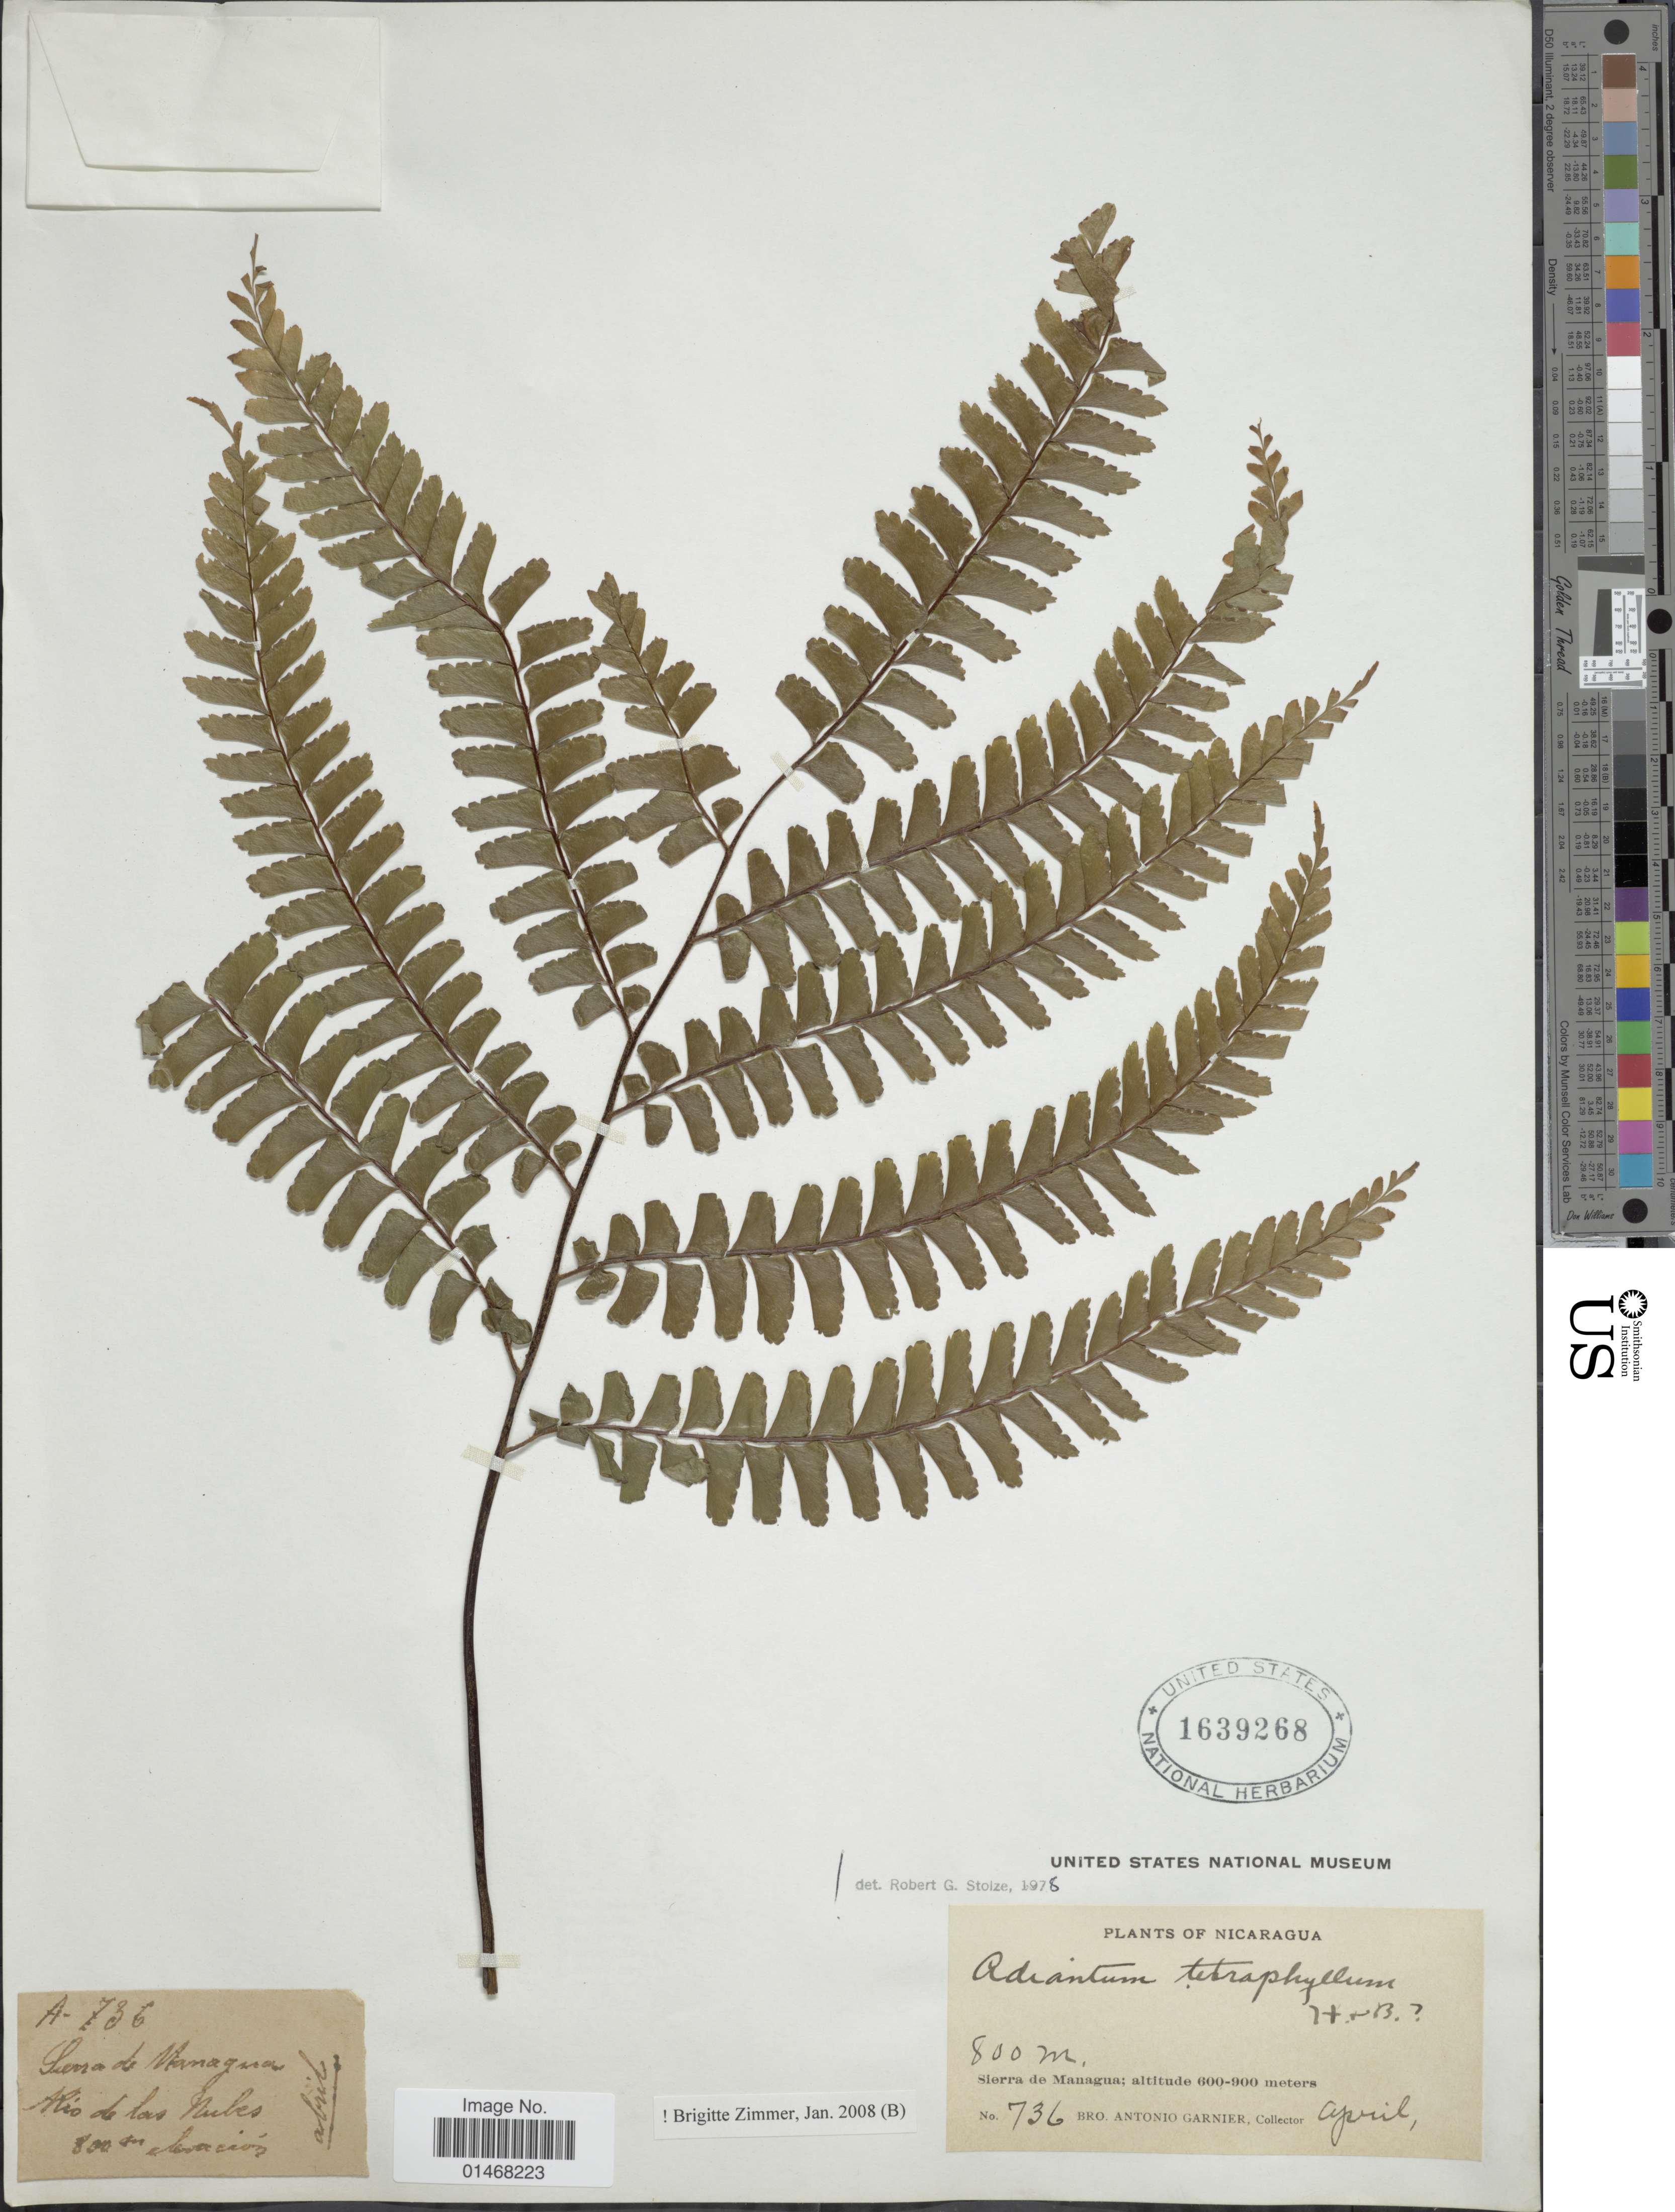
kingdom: Plantae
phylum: Tracheophyta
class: Polypodiopsida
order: Polypodiales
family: Pteridaceae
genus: Adiantum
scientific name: Adiantum tetraphyllum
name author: Humb. & Bonpl. ex Willd.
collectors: Bro. A. Garnier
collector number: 736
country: Nicaragua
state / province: Managua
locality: Sierra de Managua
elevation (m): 600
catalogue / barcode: US 1639268